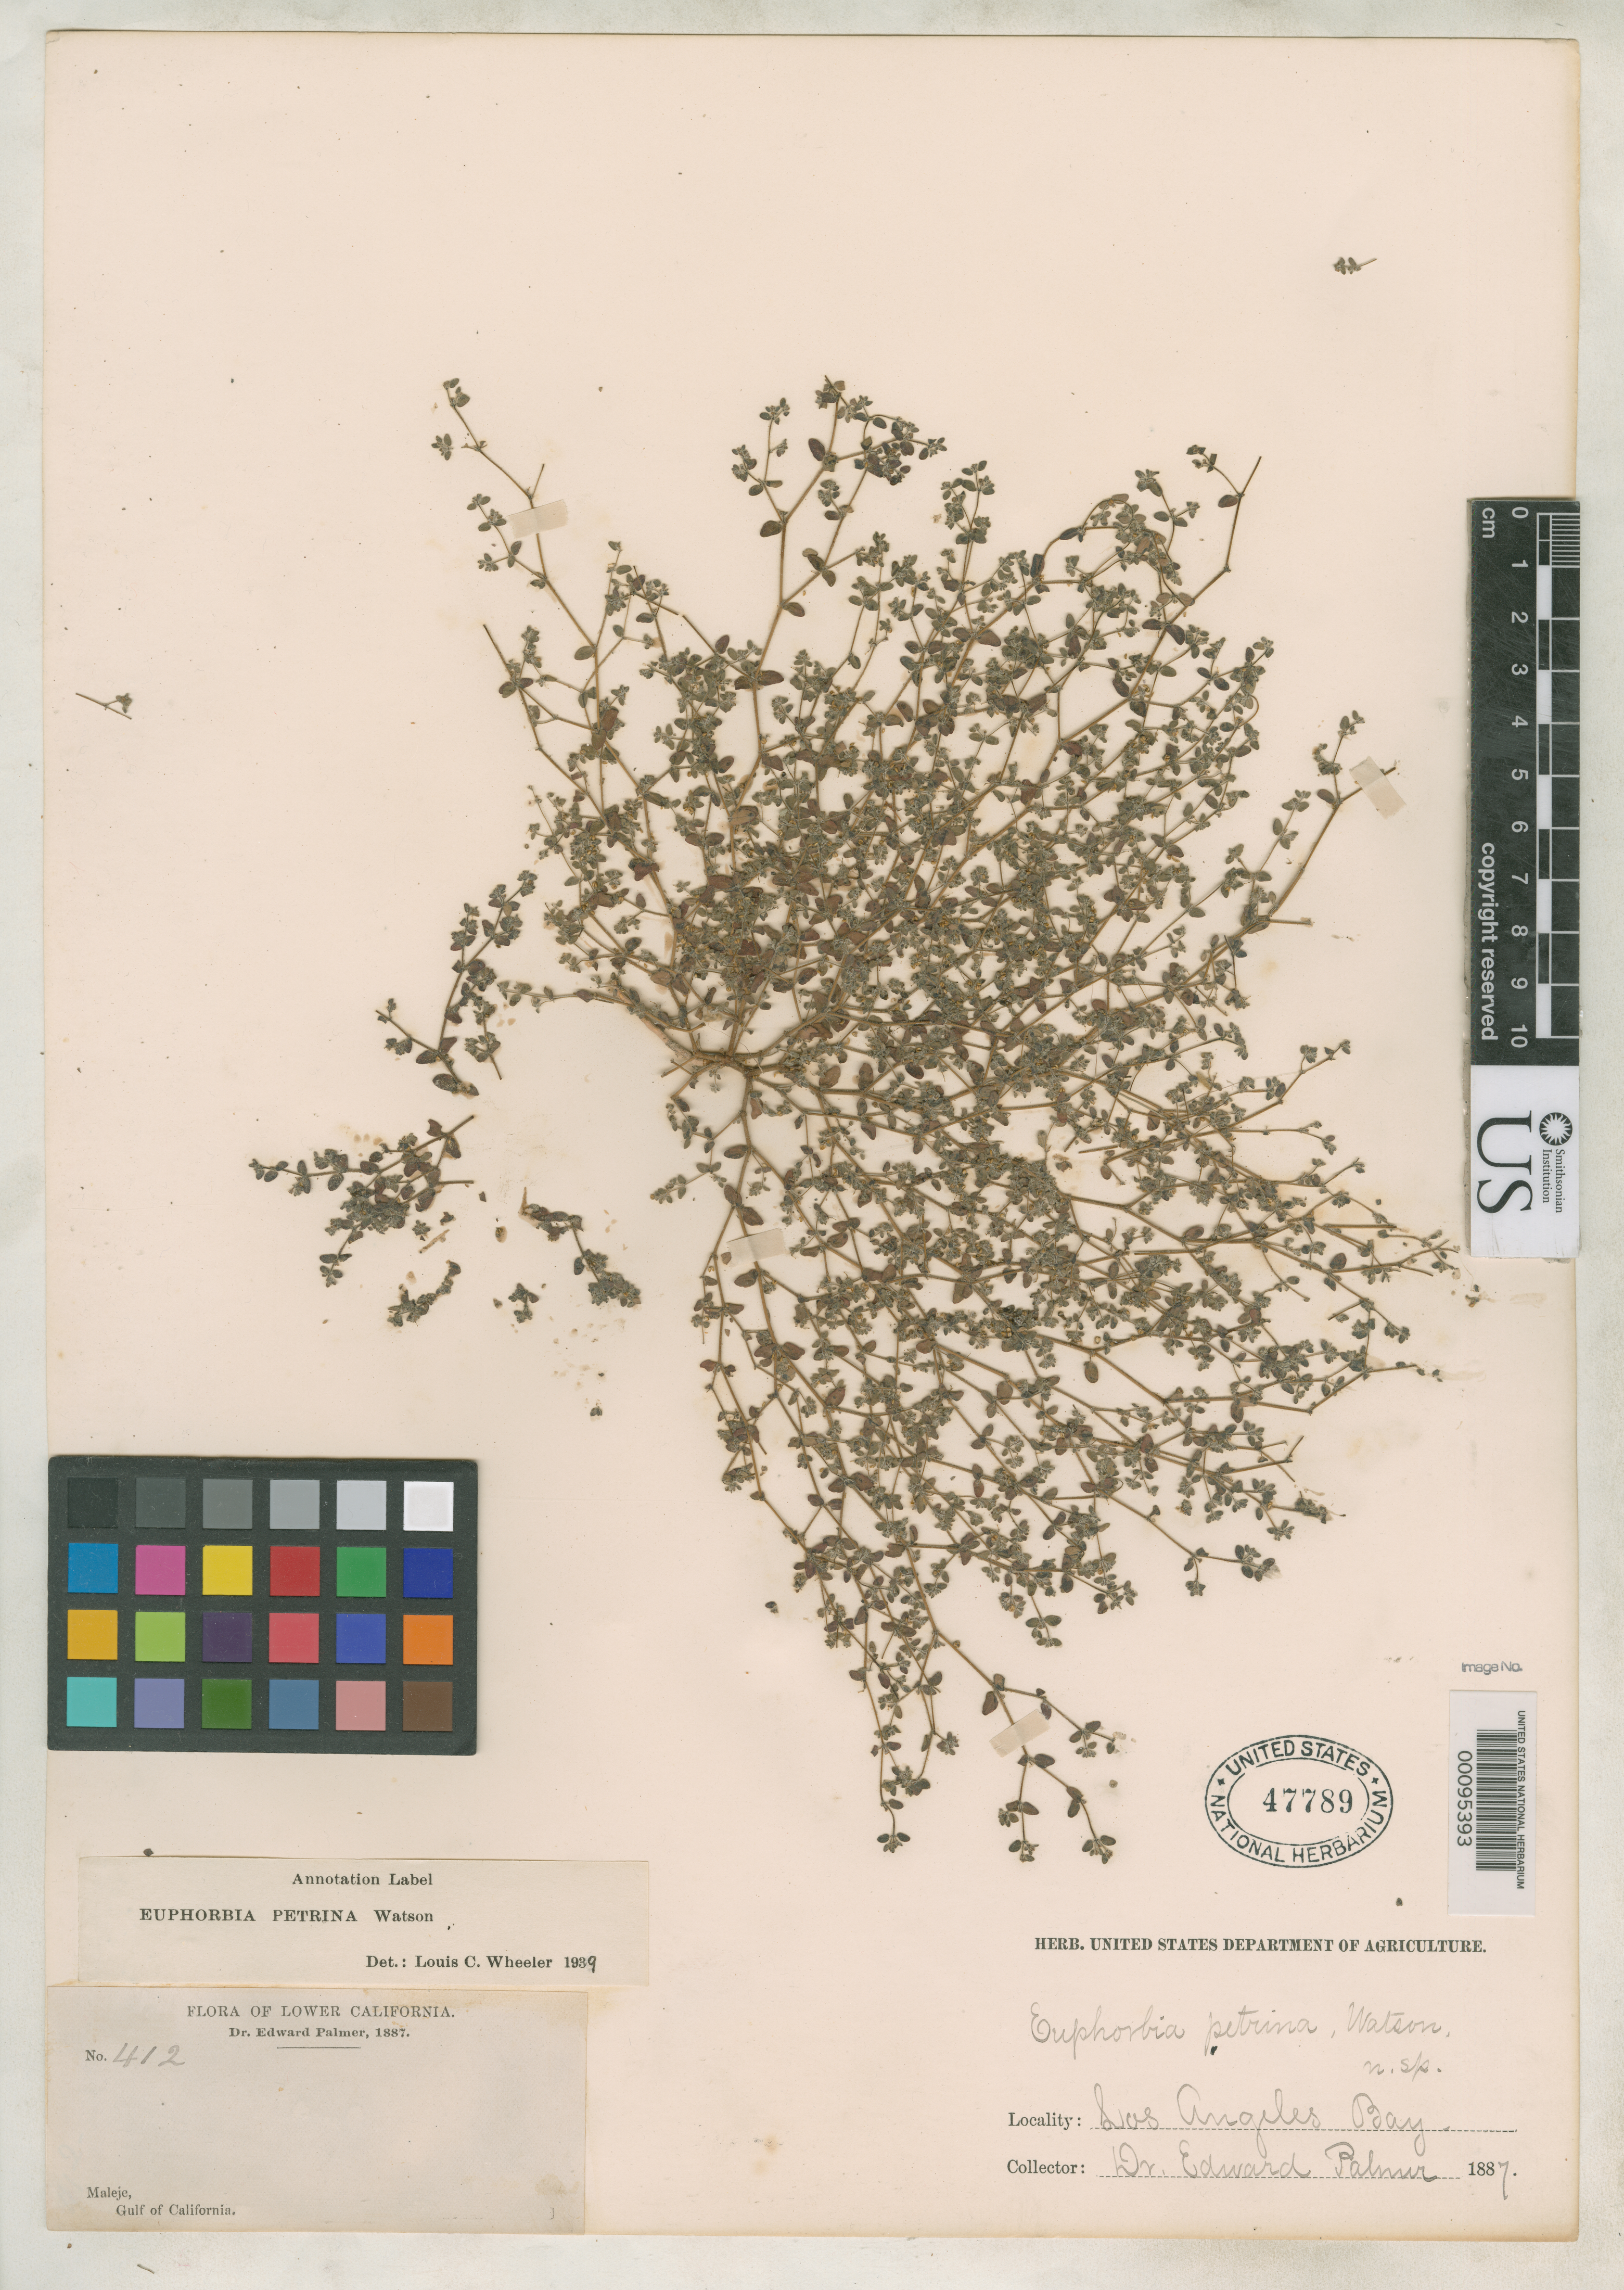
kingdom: Plantae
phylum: Tracheophyta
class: Magnoliopsida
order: Malpighiales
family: Euphorbiaceae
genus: Euphorbia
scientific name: Euphorbia petrina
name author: S. Watson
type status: Type Collection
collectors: E. Palmer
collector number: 412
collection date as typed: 1887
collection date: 1887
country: Mexico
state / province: Sonora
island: San Pedro Martin Island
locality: San Pedro Martin Island. [= San Pedro Martir Island?].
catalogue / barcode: US 47789